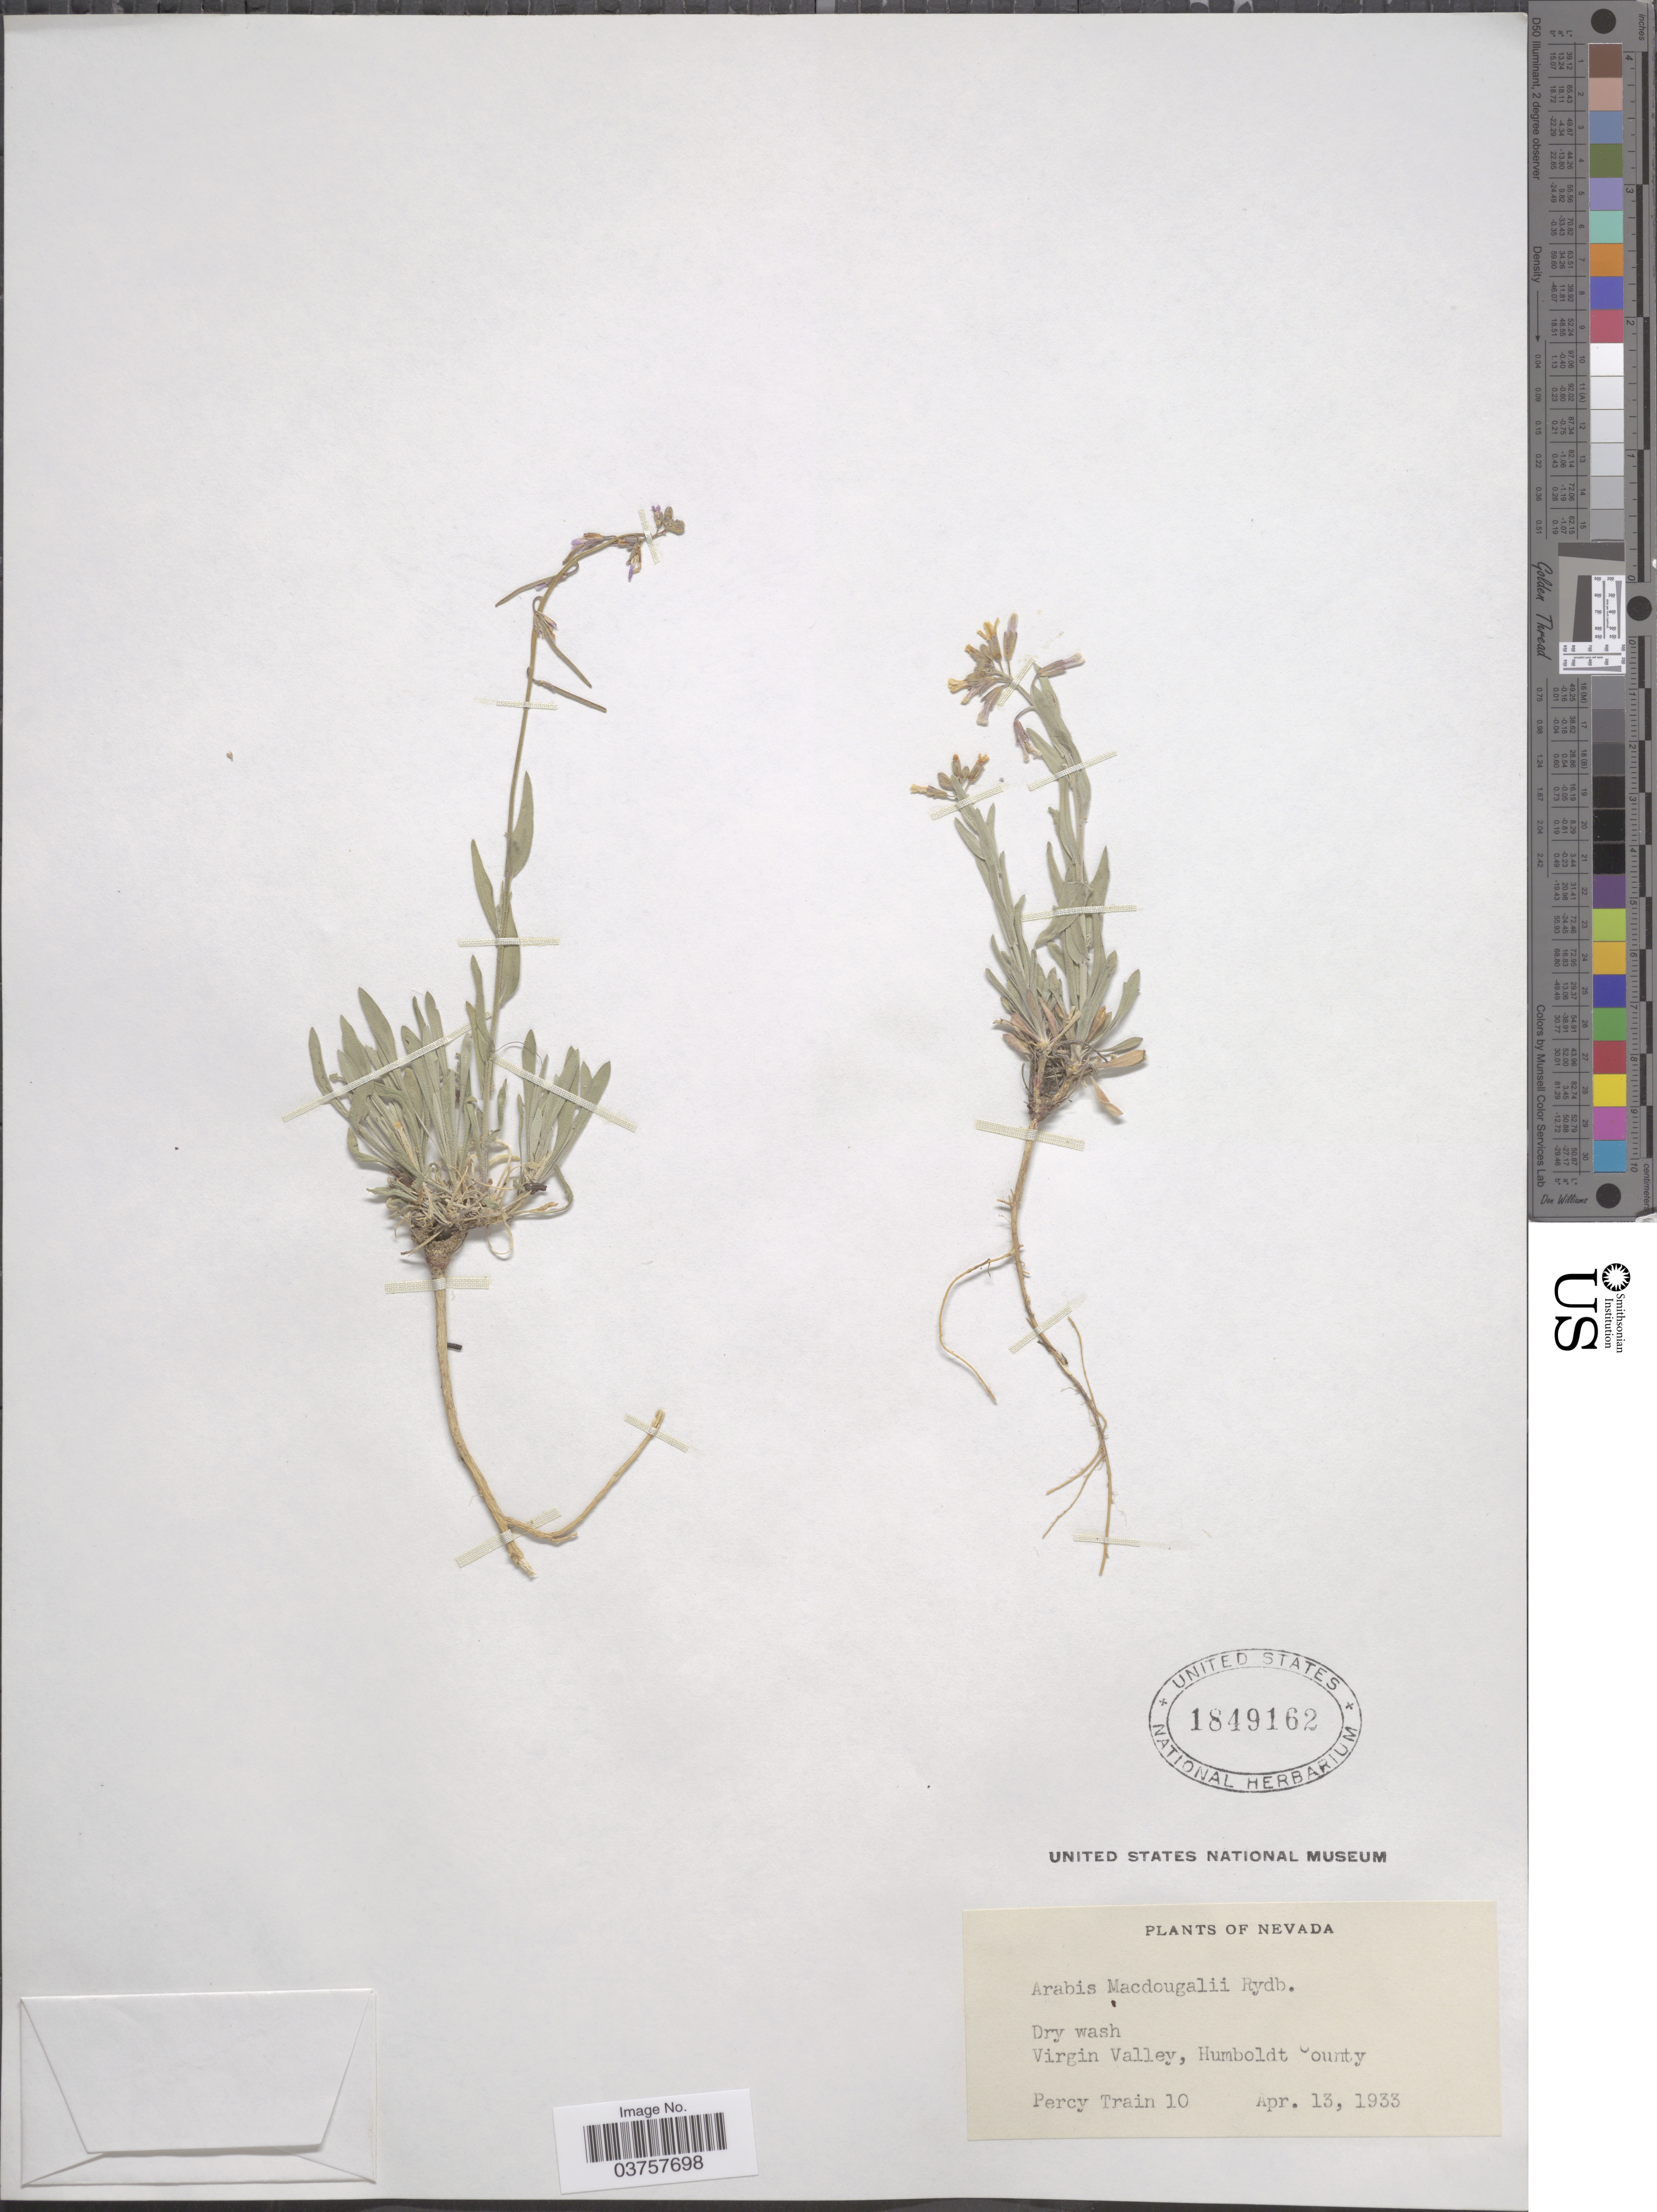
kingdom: Plantae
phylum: Tracheophyta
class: Magnoliopsida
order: Brassicales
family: Brassicaceae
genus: Arabis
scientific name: Arabis holboellii var. retrofracta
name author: Rydb.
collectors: P. Train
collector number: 10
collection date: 1933-04-13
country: United States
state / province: Nevada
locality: Virgin Valley, Humboldt County.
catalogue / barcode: US 1849162